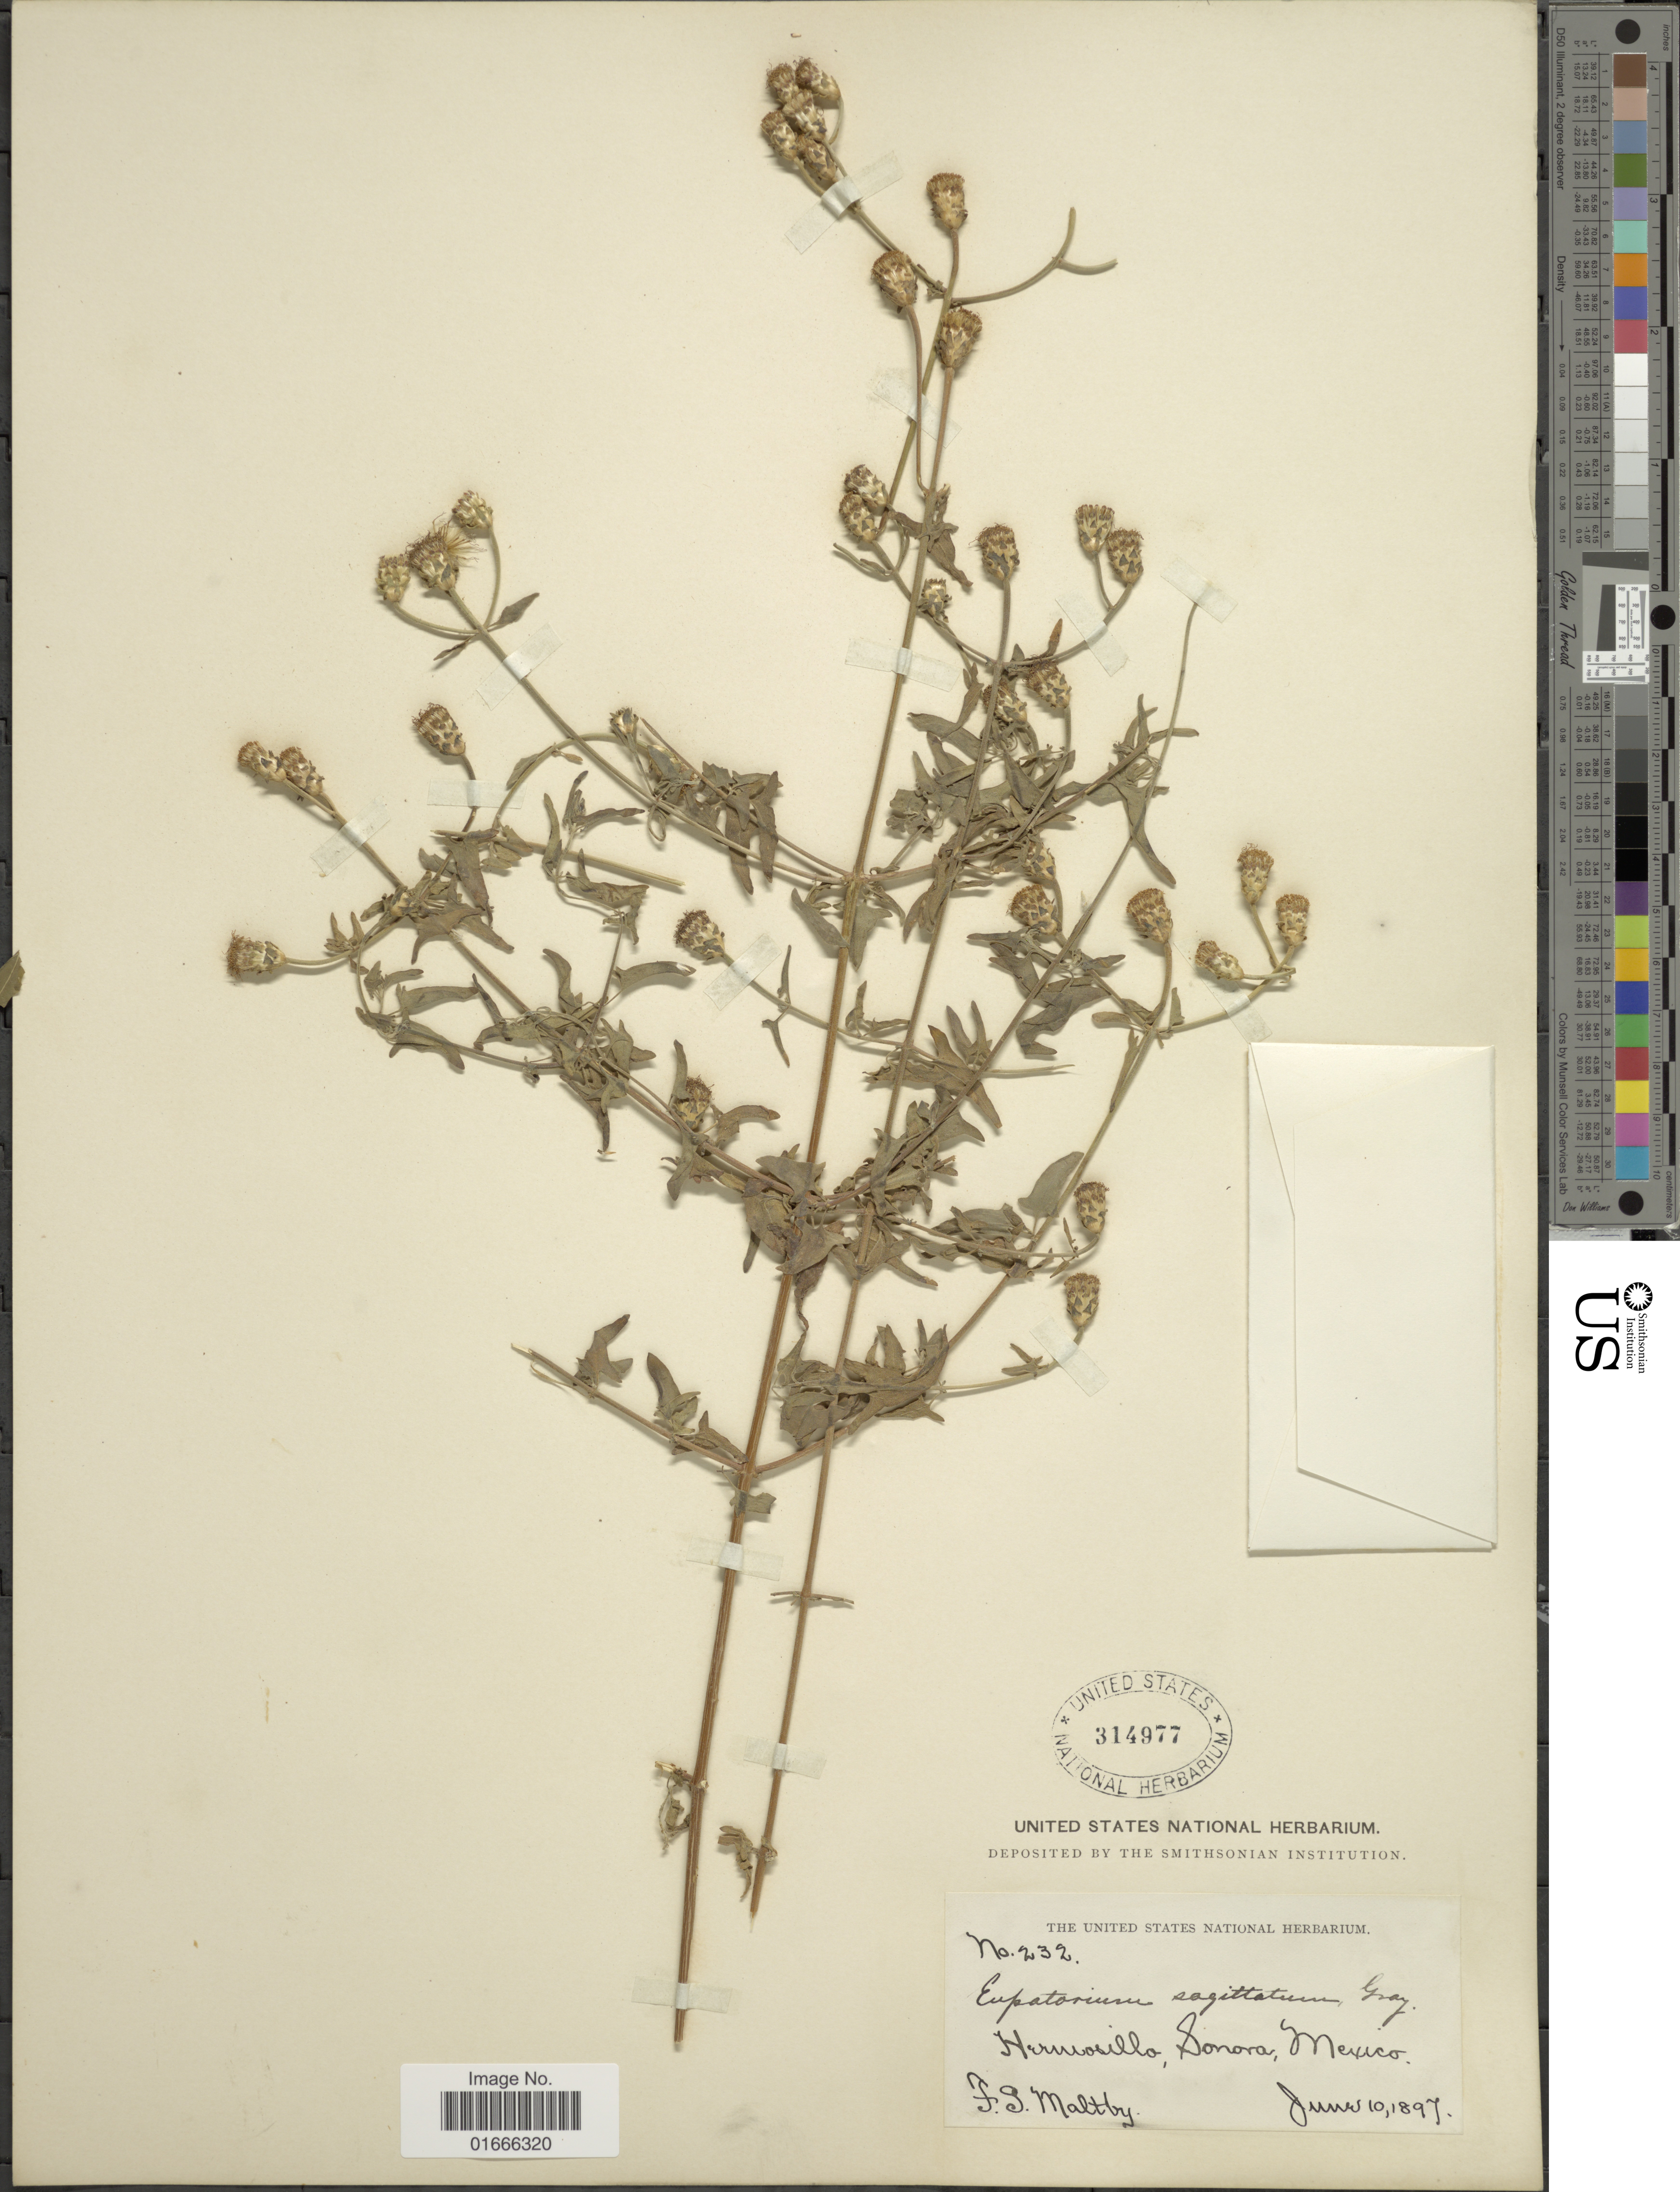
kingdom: Plantae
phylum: Tracheophyta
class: Magnoliopsida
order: Asterales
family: Asteraceae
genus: Chromolaena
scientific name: Chromolaena sagittata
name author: (A. Gray) R.M. King & H. Rob.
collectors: F. S. Maltby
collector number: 232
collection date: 1897-06-10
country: Mexico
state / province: Sonora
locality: Hermsville, Sonora.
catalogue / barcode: US 314977